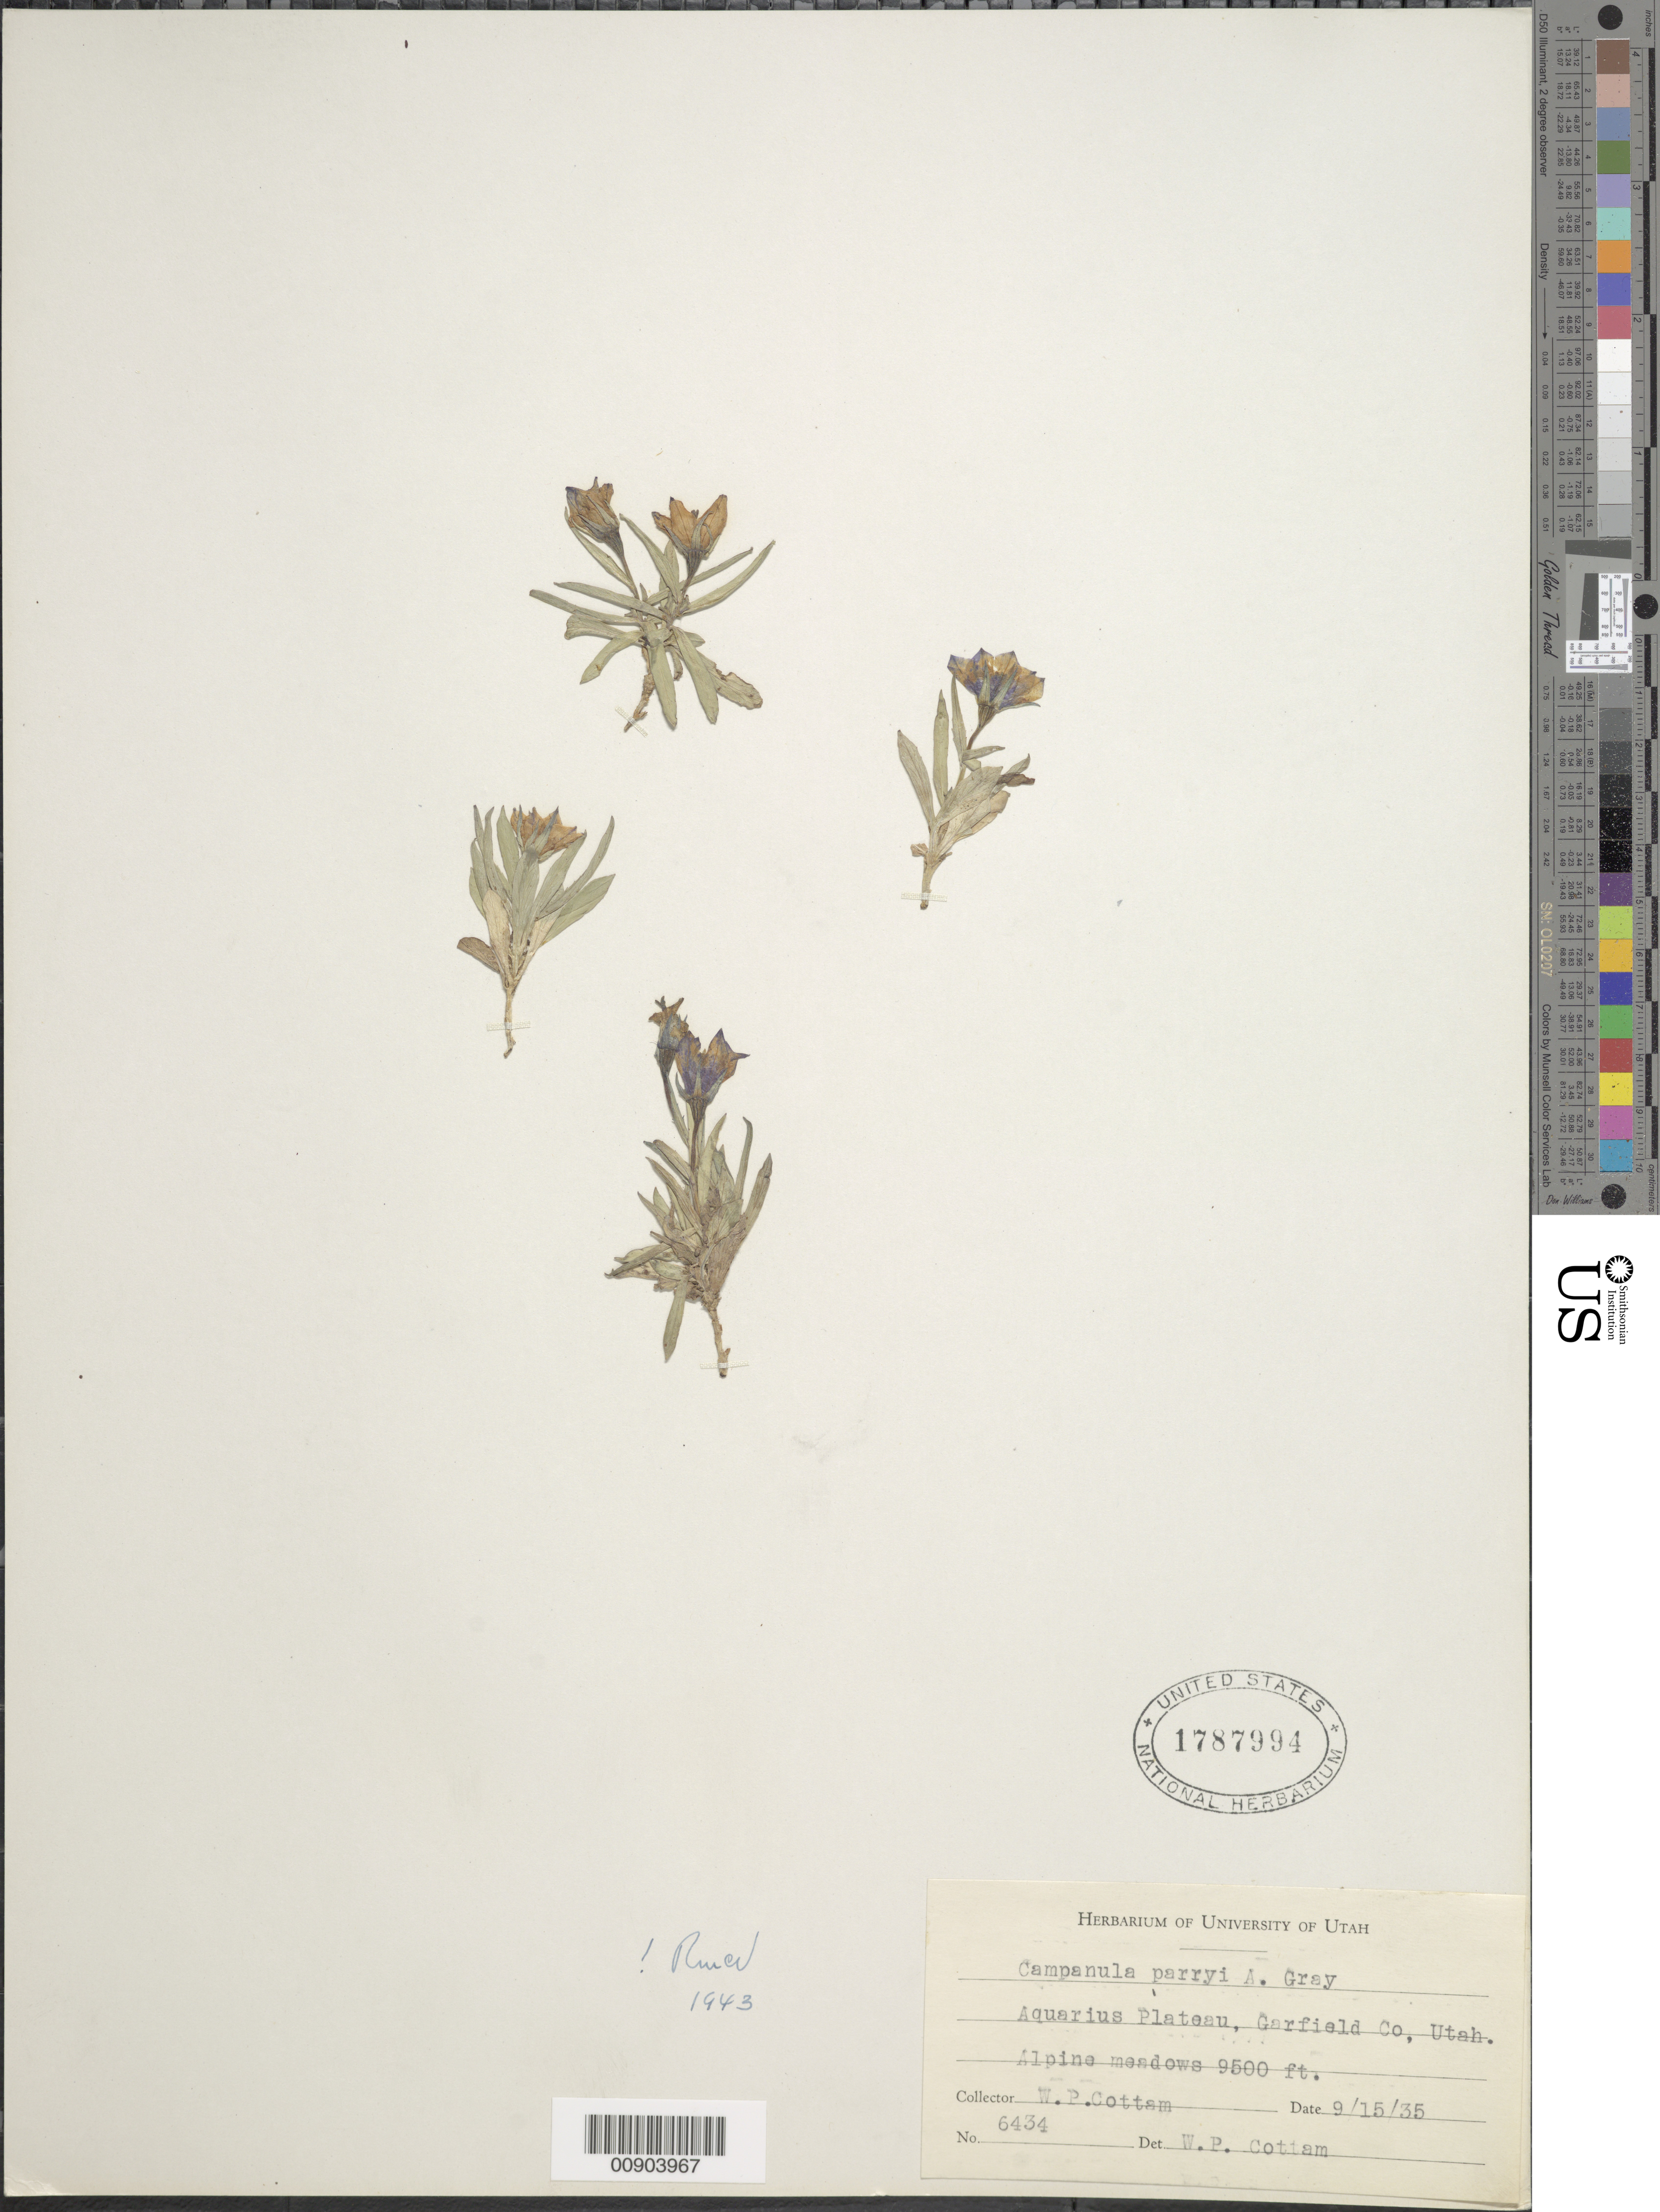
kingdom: Plantae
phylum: Tracheophyta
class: Magnoliopsida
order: Asterales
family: Campanulaceae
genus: Campanula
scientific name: Campanula parryi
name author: A. Gray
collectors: W. Cottam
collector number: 6434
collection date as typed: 15 Sep 1935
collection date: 1935-09-15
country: United States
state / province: Utah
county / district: Garfield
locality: Aquarius Plateau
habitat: alpine meadows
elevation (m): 2896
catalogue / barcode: US 1787994